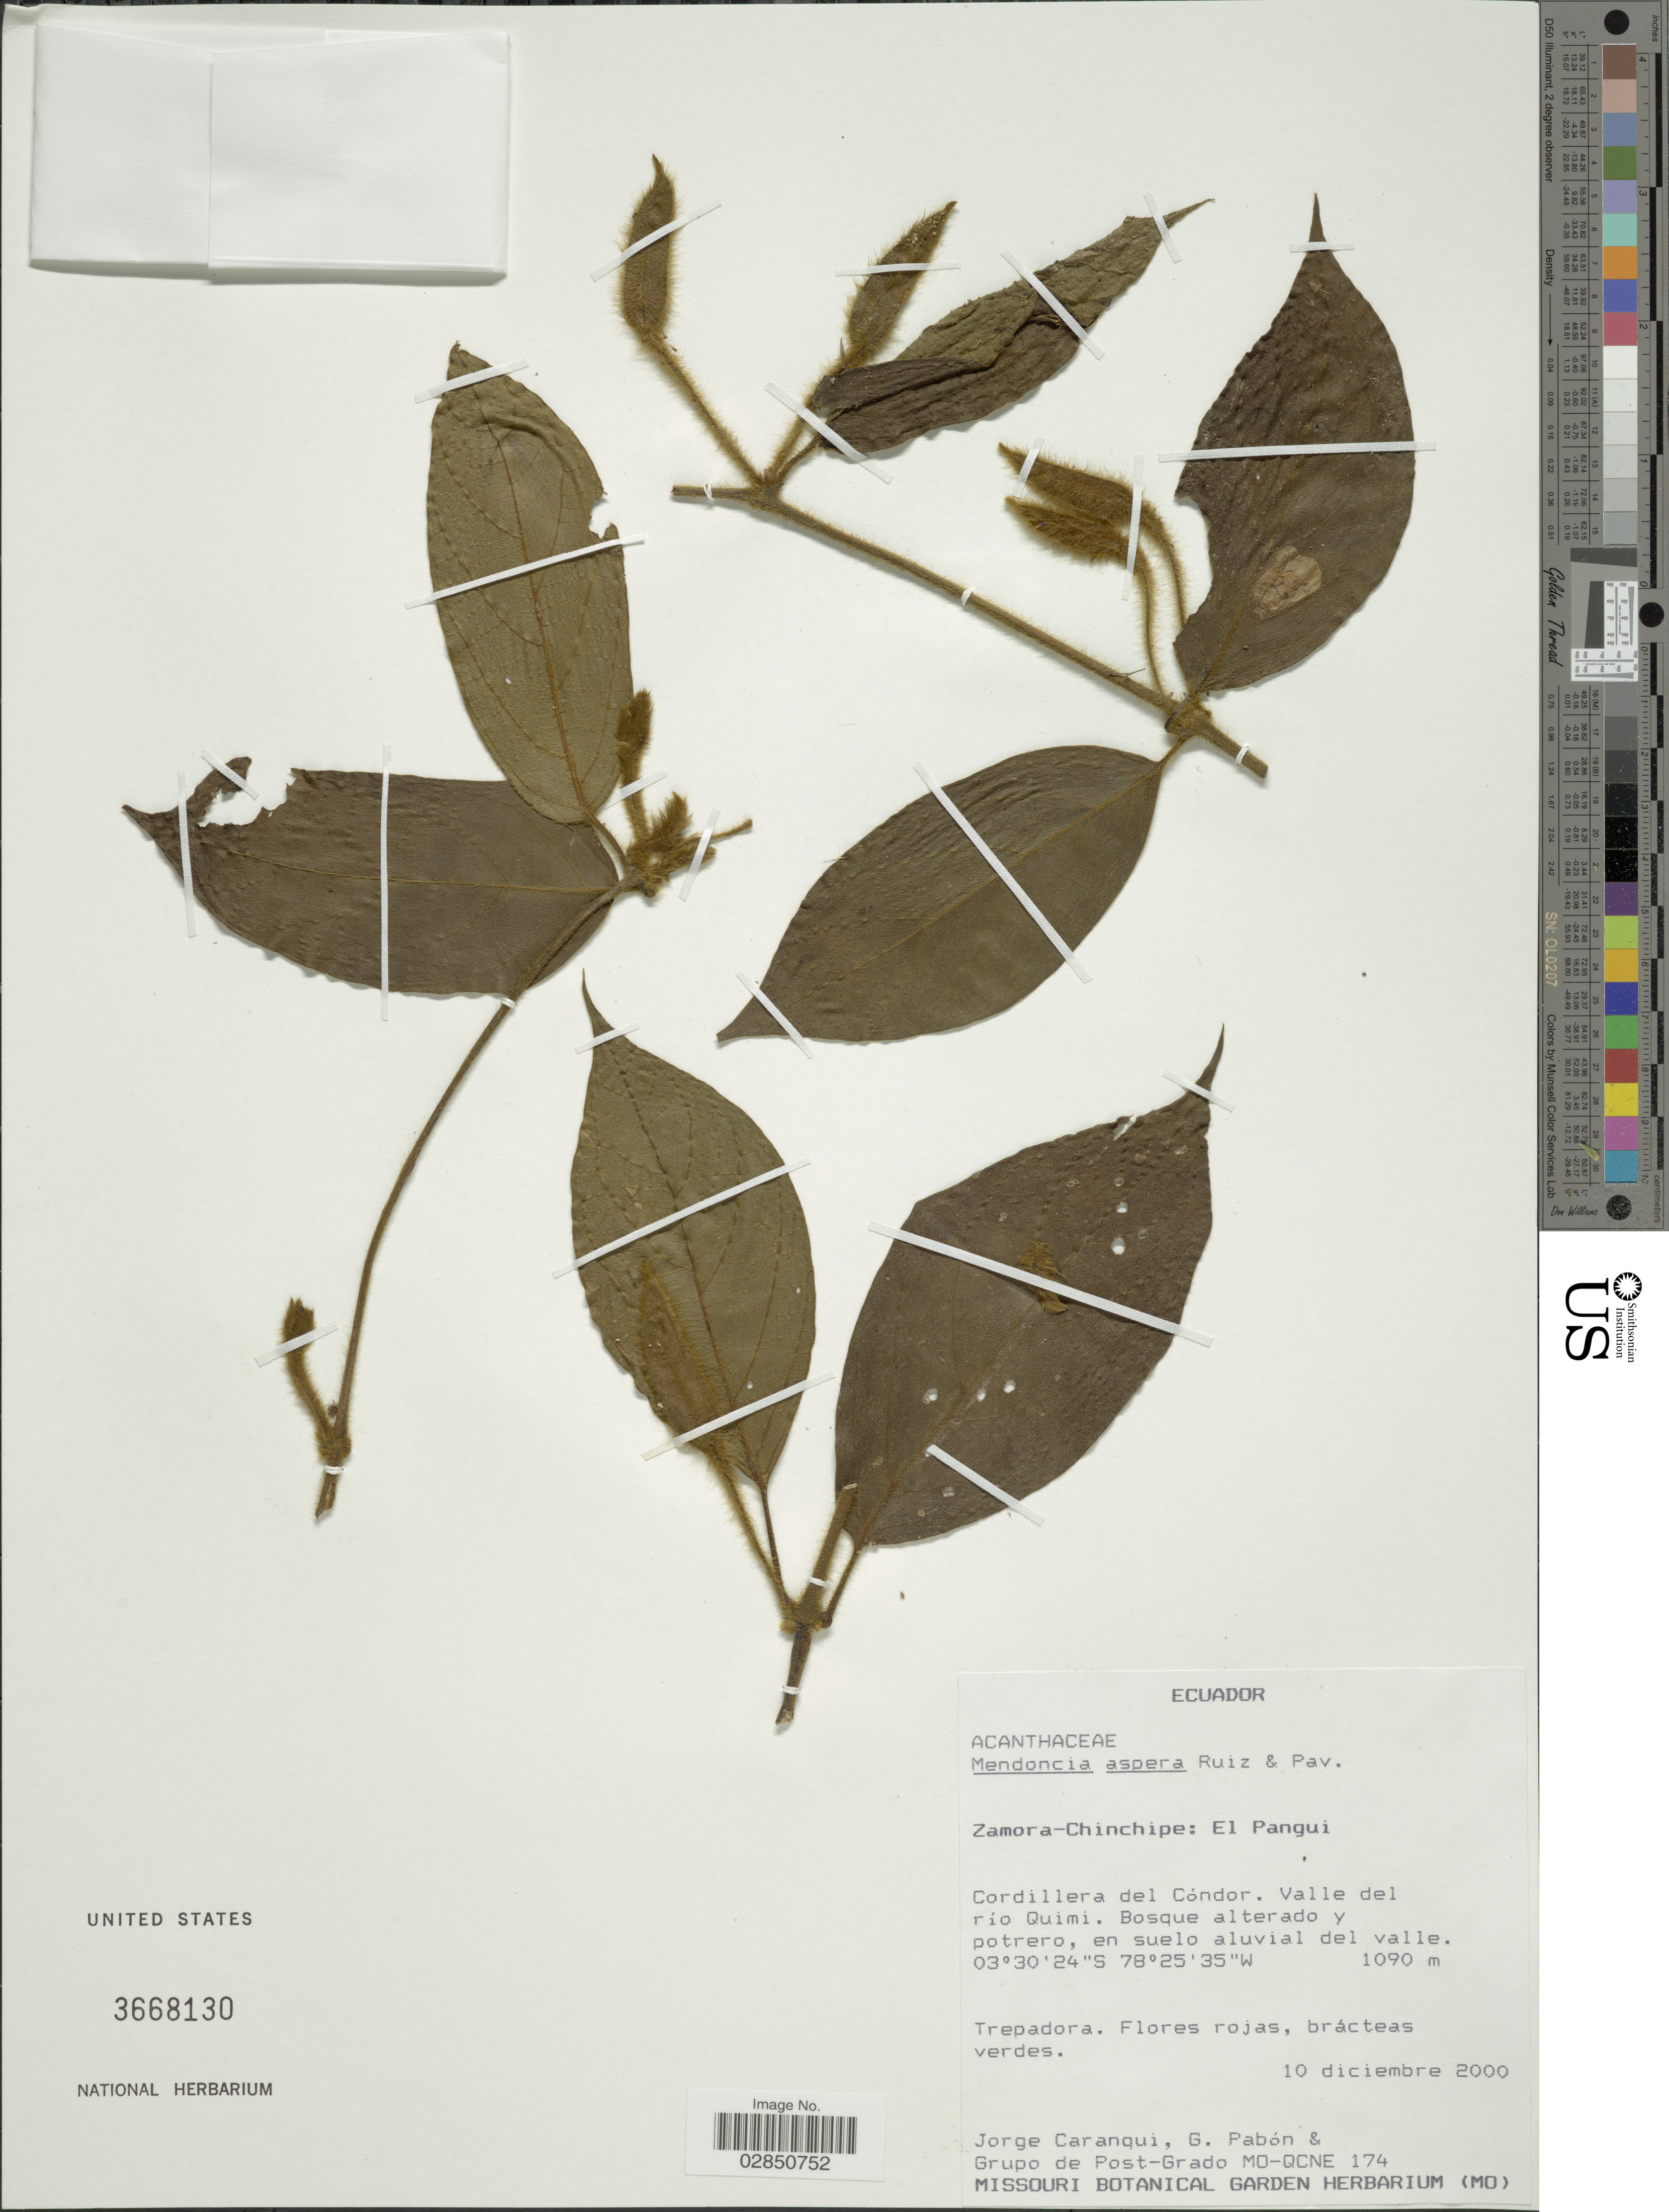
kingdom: Plantae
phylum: Tracheophyta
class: Magnoliopsida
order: Lamiales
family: Acanthaceae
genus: Mendoncia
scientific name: Mendoncia aspera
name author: (Ruiz & Pav.) Nees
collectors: J. Caranqui, G. Pabón & Grupo Post-Grado MO-QCNE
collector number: MO-QCNE174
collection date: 2000-12-10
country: Ecuador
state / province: Zamora-Chinchipe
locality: El Pangui. Cordillera del Cóndor. Valle del río Quimi.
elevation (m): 1090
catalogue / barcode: US 3668130